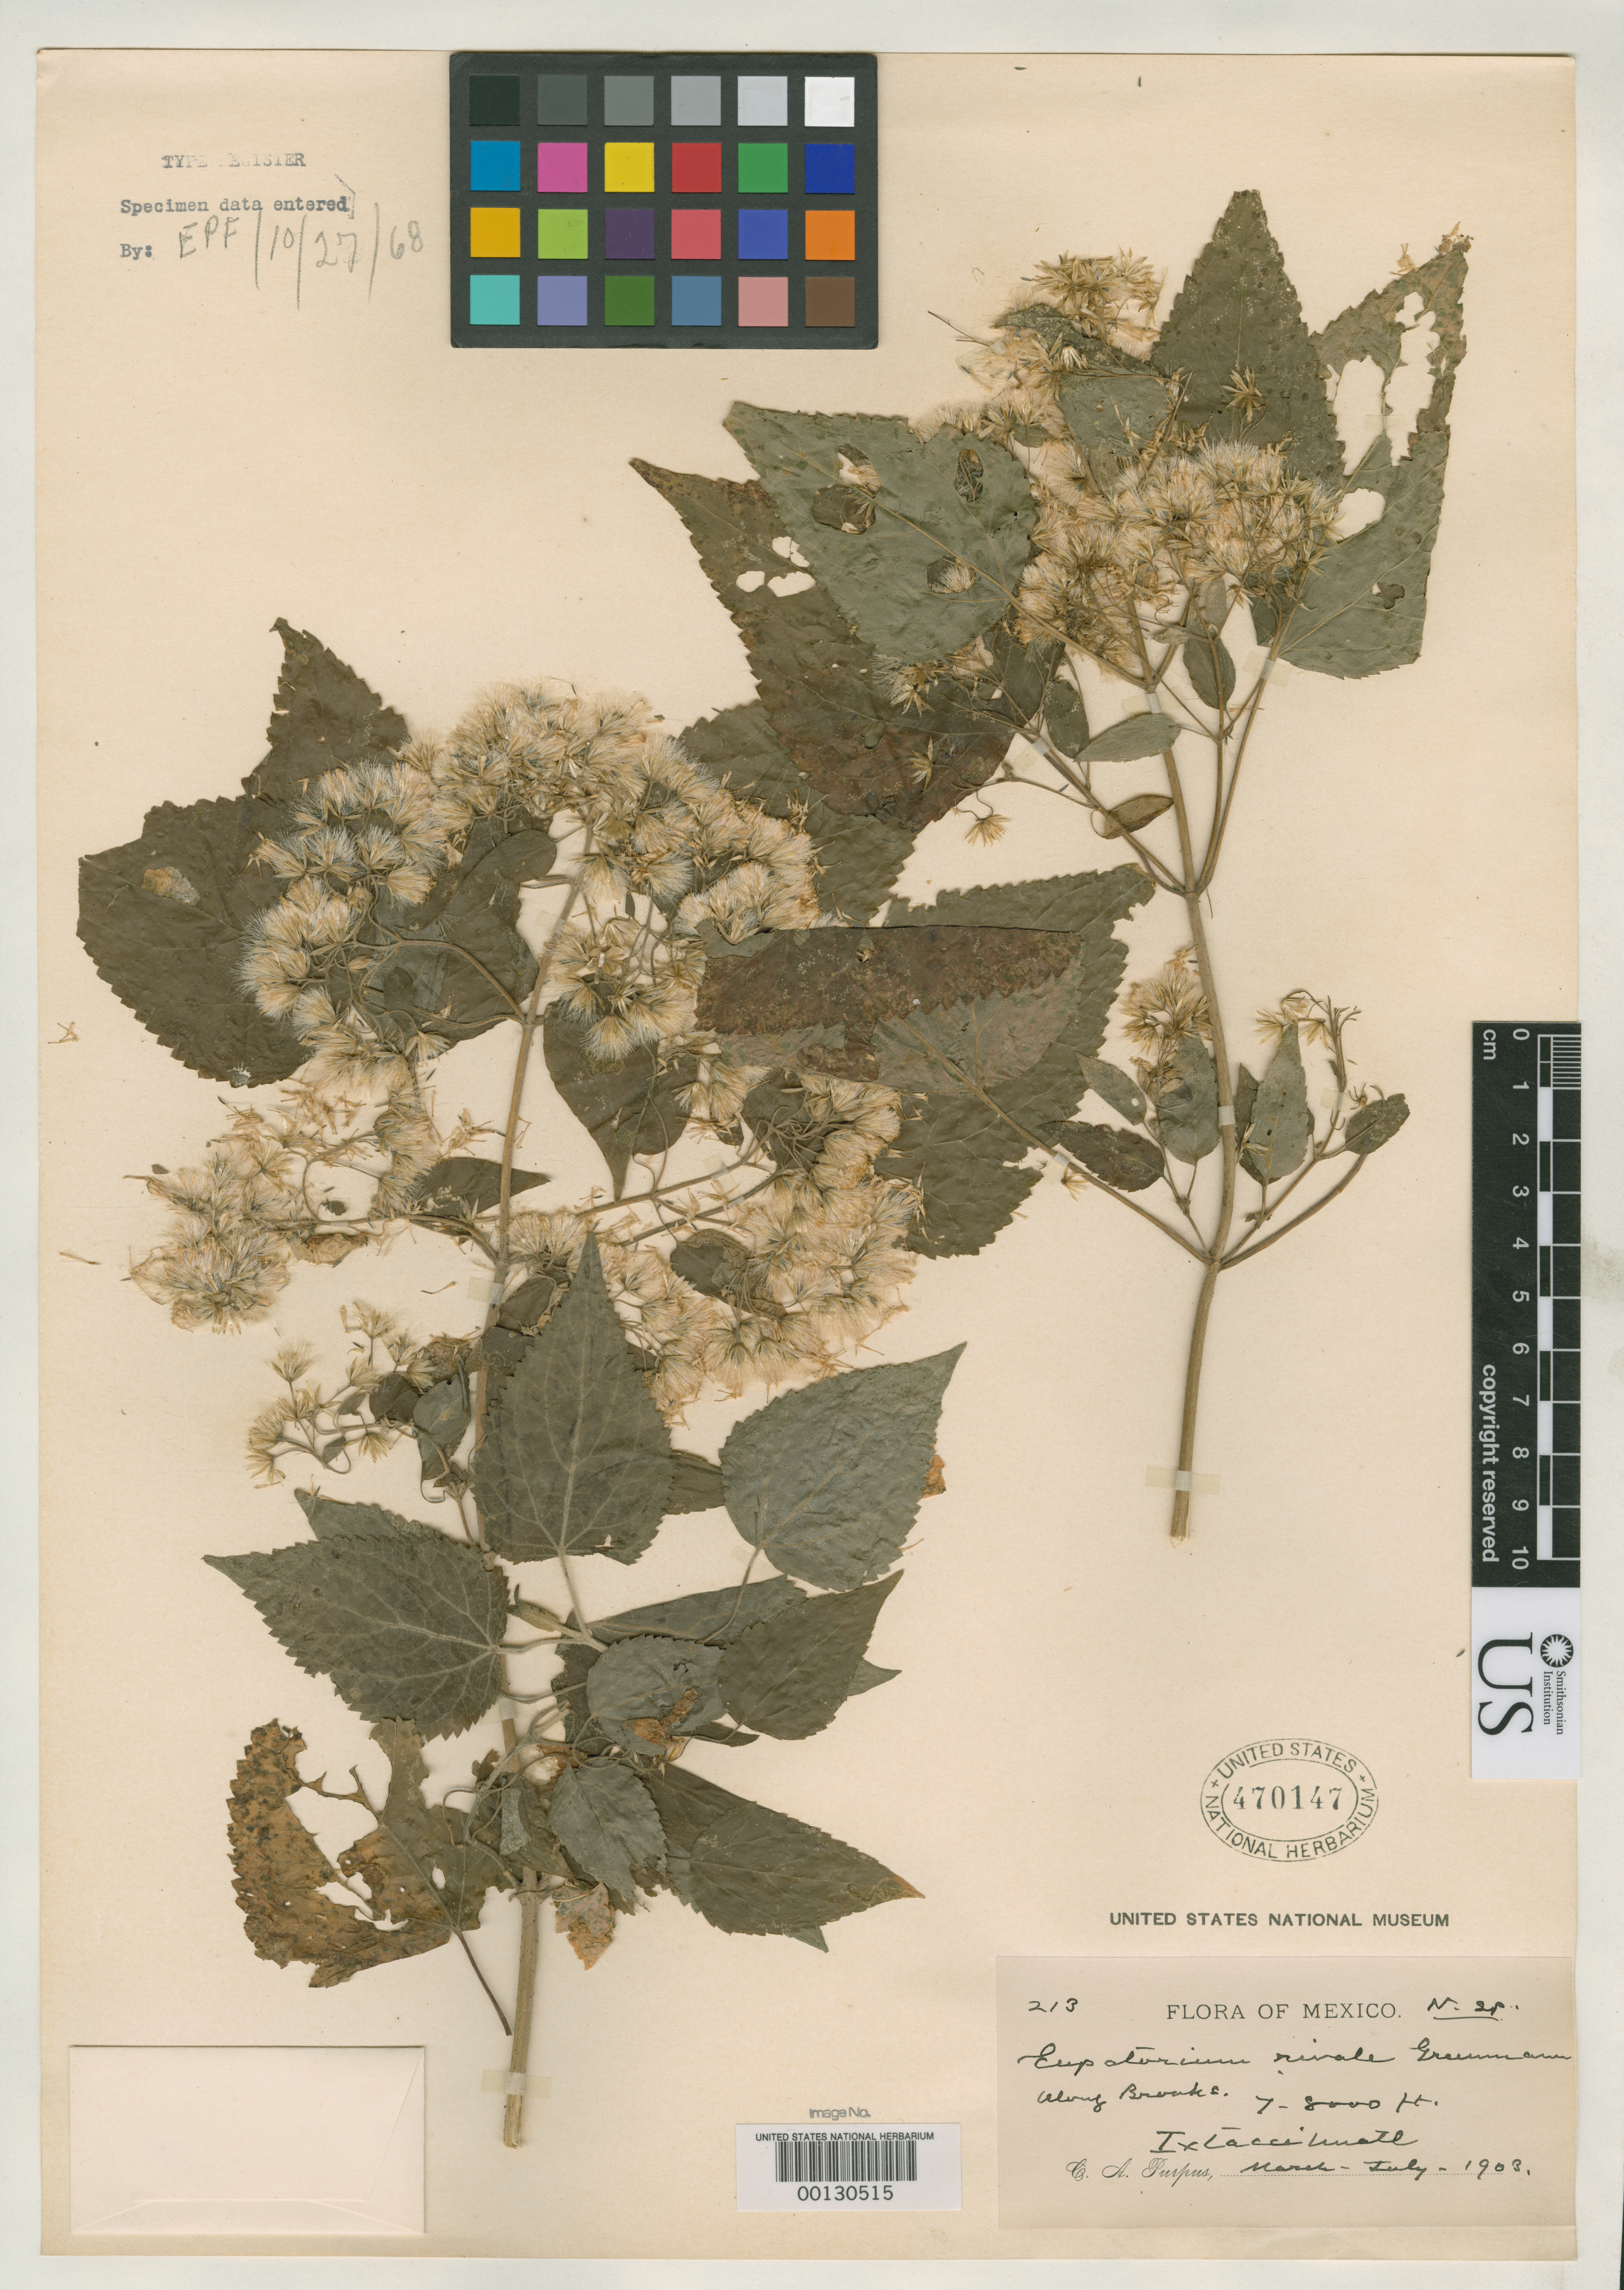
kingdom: Plantae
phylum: Tracheophyta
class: Magnoliopsida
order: Asterales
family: Asteraceae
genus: Eupatorium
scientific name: Eupatorium rivale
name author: Greenm.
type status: Isotype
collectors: C. A. Purpus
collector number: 213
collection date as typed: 1903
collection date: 1903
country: Mexico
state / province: México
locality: Ixtaccituatl.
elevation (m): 2150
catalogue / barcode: US 470147